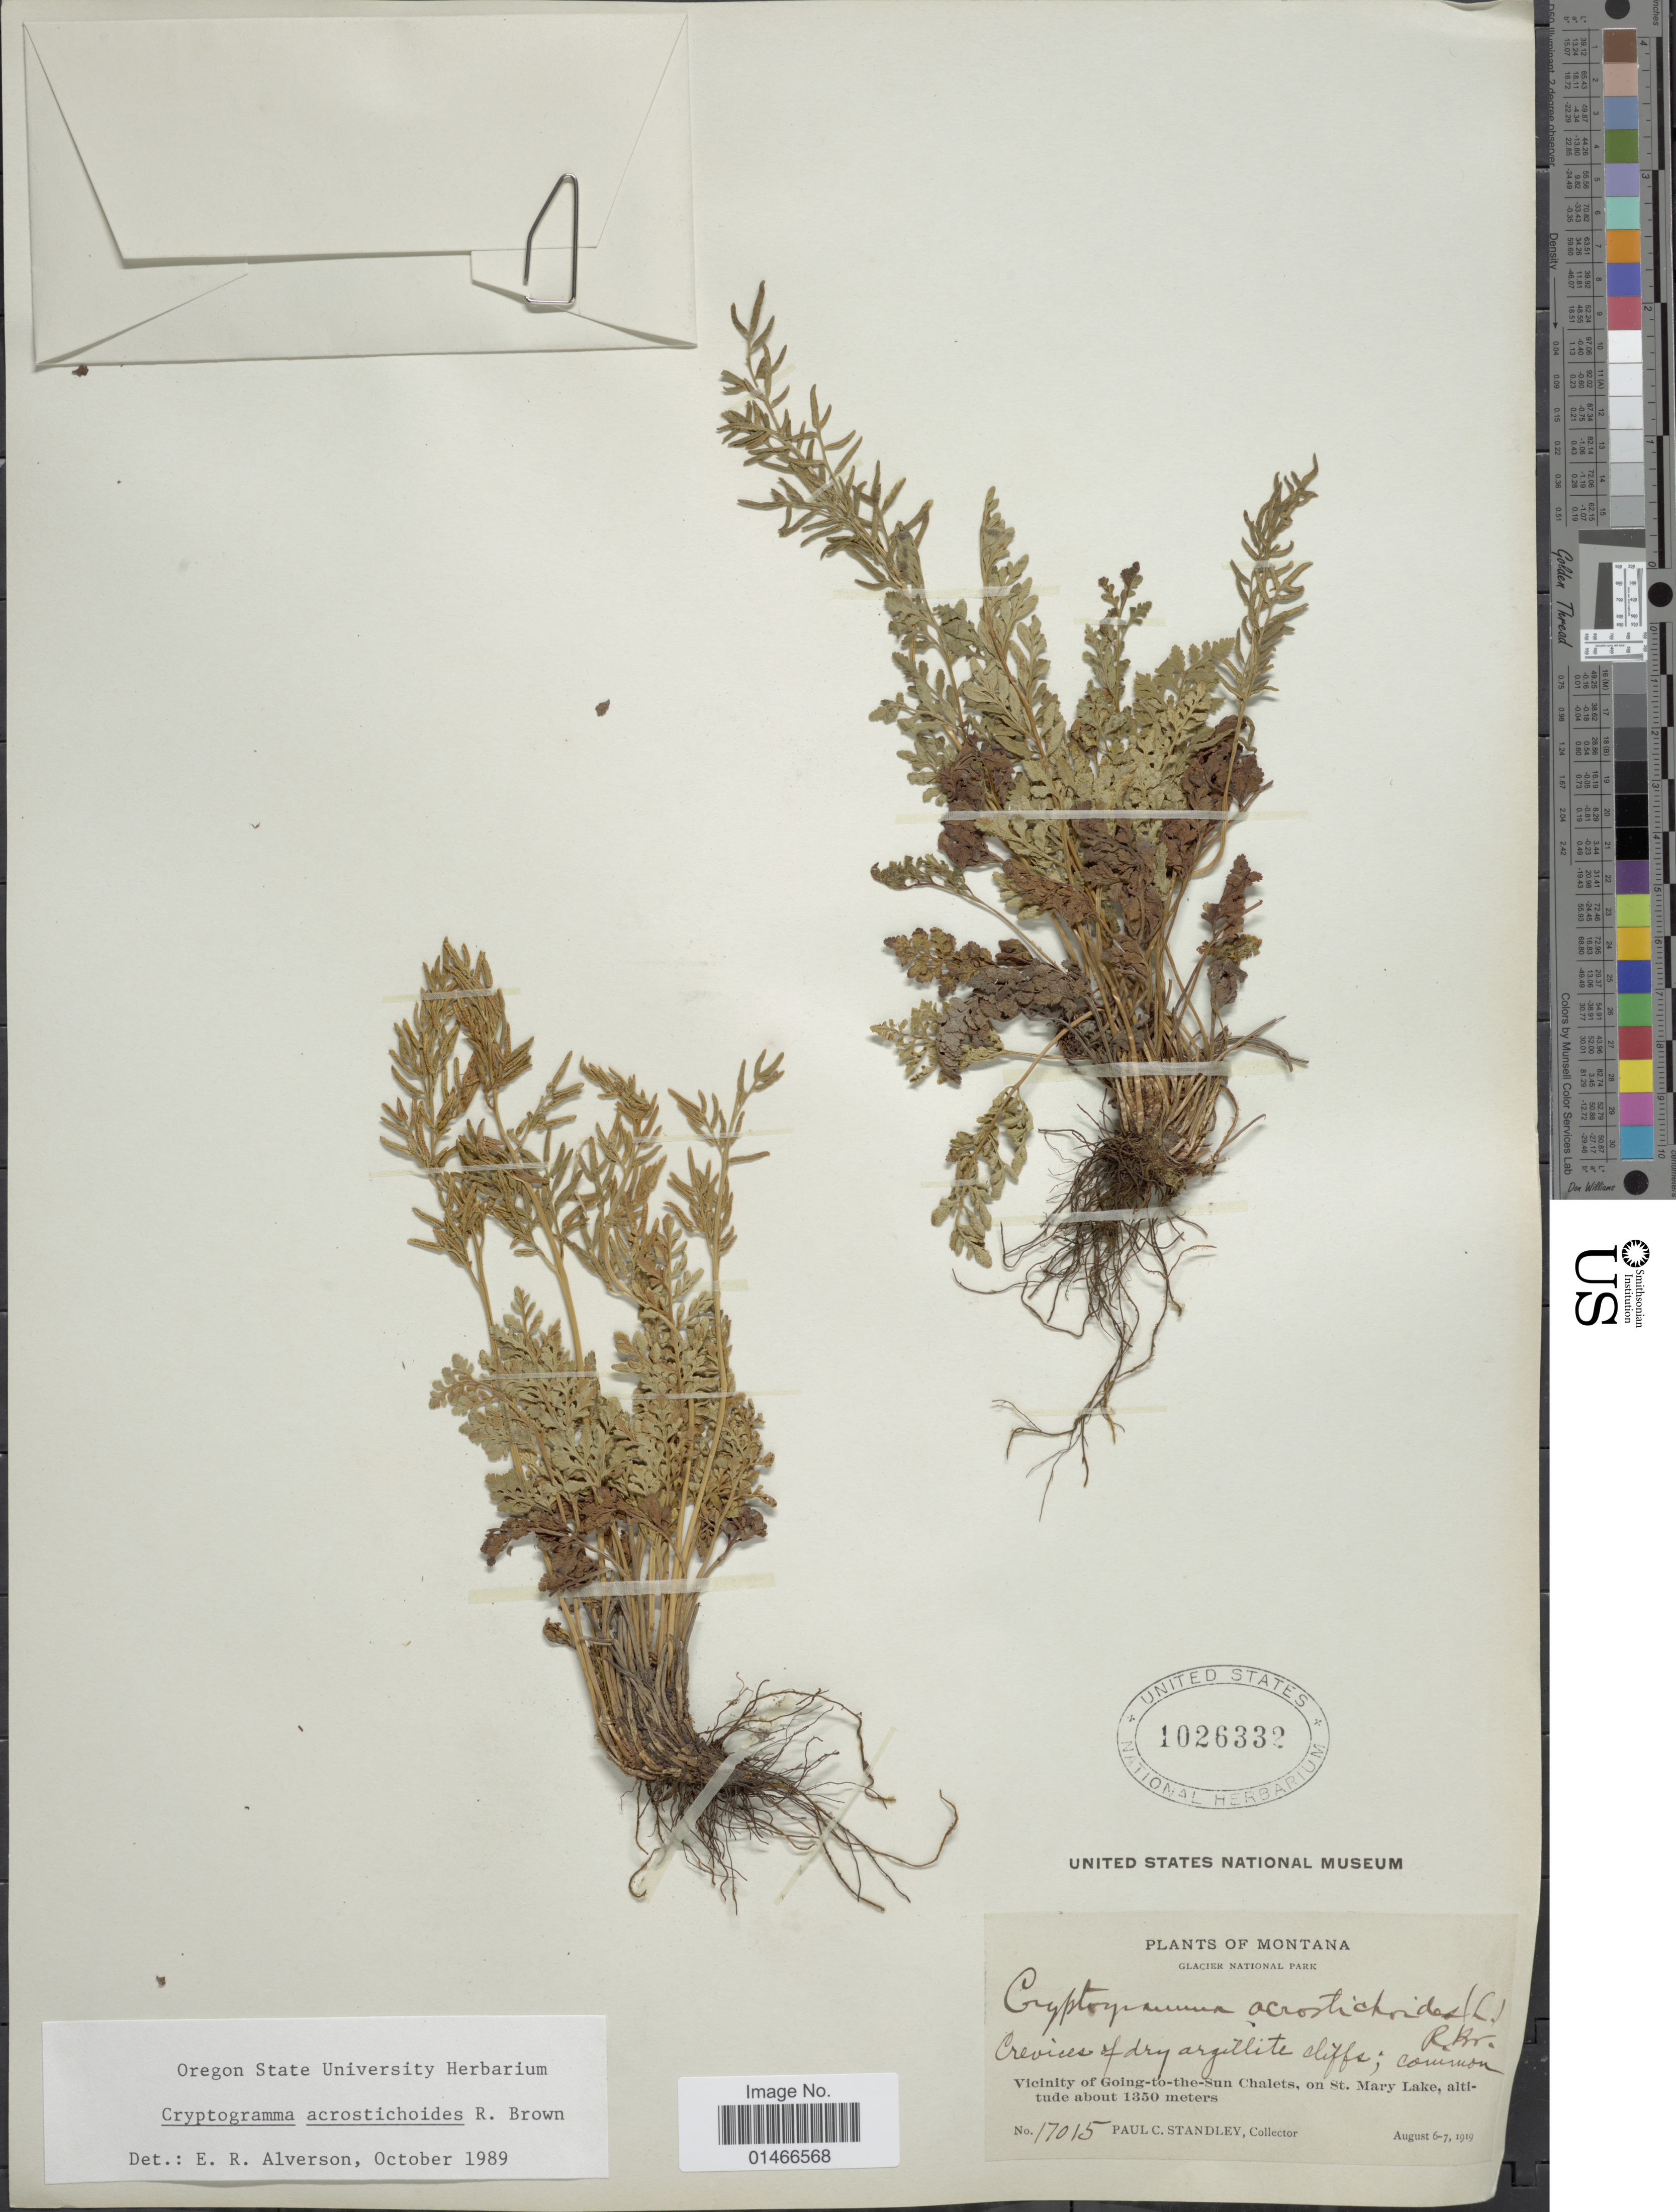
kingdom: Plantae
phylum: Tracheophyta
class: Polypodiopsida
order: Polypodiales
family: Pteridaceae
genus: Cryptogramma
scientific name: Cryptogramma acrostichoides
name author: R. Br.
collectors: P. C. Standley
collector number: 17015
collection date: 1919-08-06/1919-08-07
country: United States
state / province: Montana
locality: Glacier National Park. Vicinity of Going-to-the-Sun Chalets, on St. Mary Lake.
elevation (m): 1350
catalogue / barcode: US 1026332